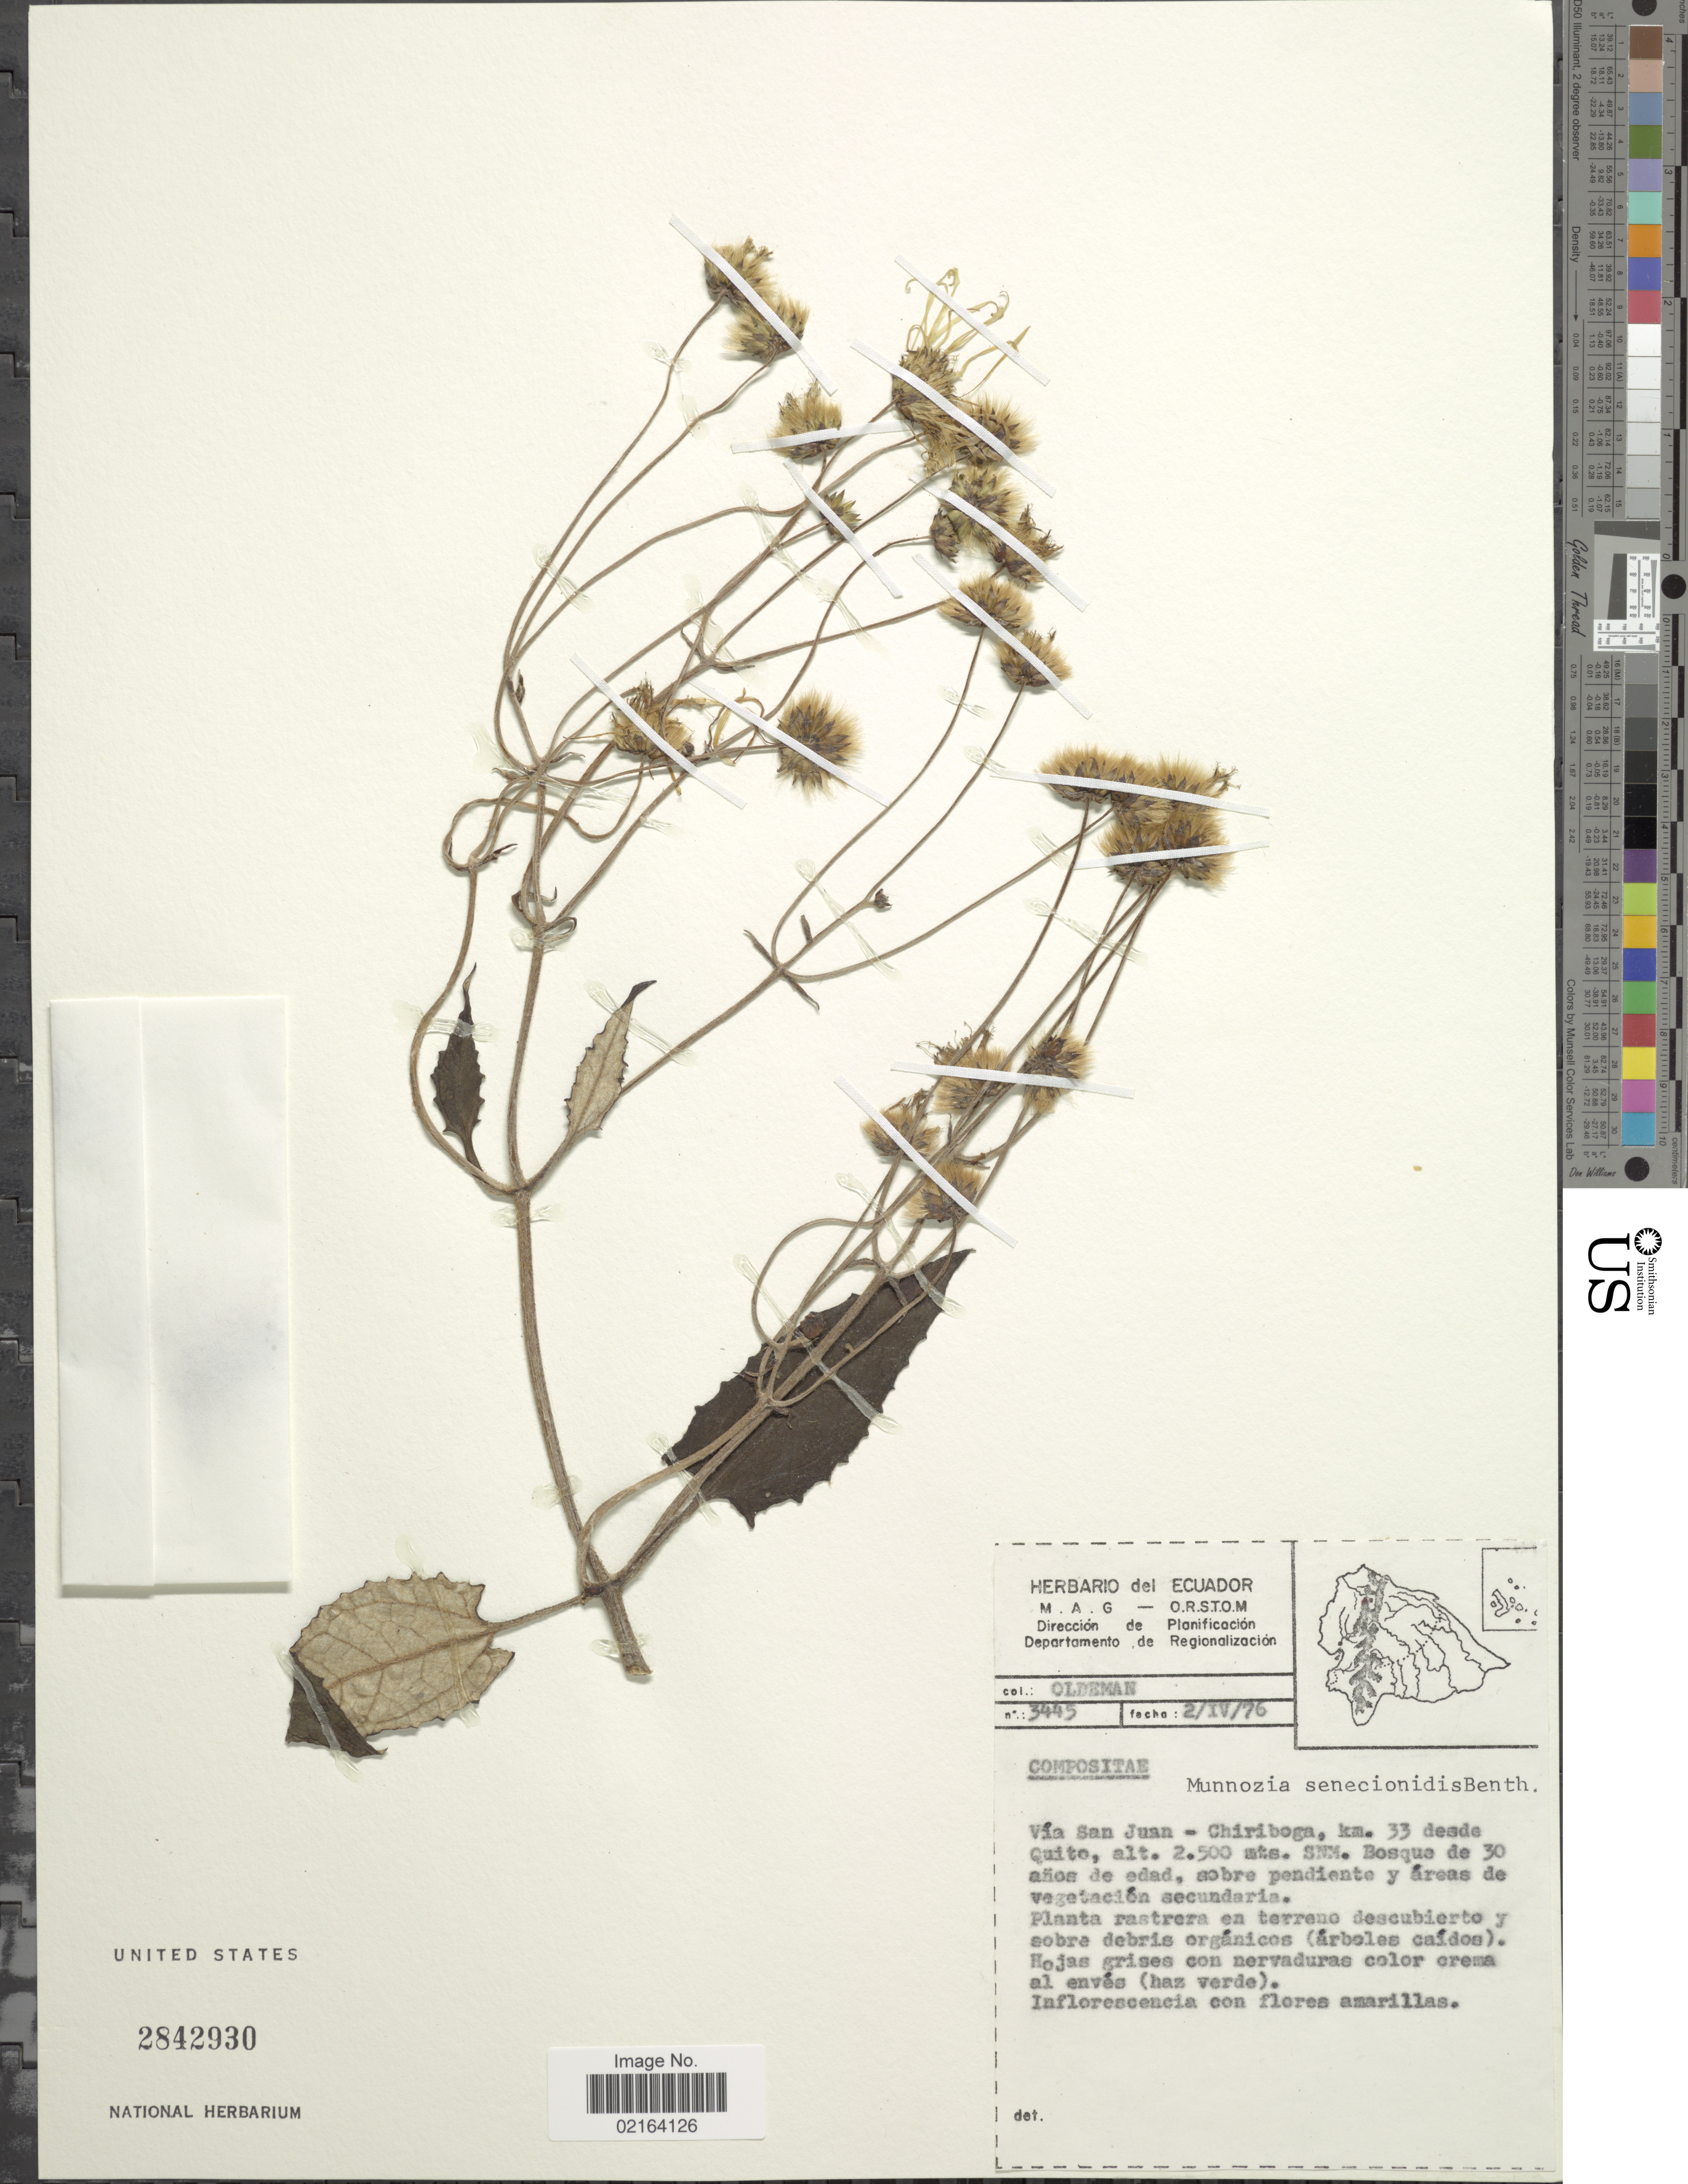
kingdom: Plantae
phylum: Tracheophyta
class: Magnoliopsida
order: Asterales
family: Asteraceae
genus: Munnozia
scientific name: Munnozia senecionidis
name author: Benth.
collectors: -- Oldeman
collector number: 3445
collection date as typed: Transcribed d/m/y: 2/4/76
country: Ecuador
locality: Via San Juan, Chiriboga, km 33 desde Quito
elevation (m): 2500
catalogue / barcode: US 2842930